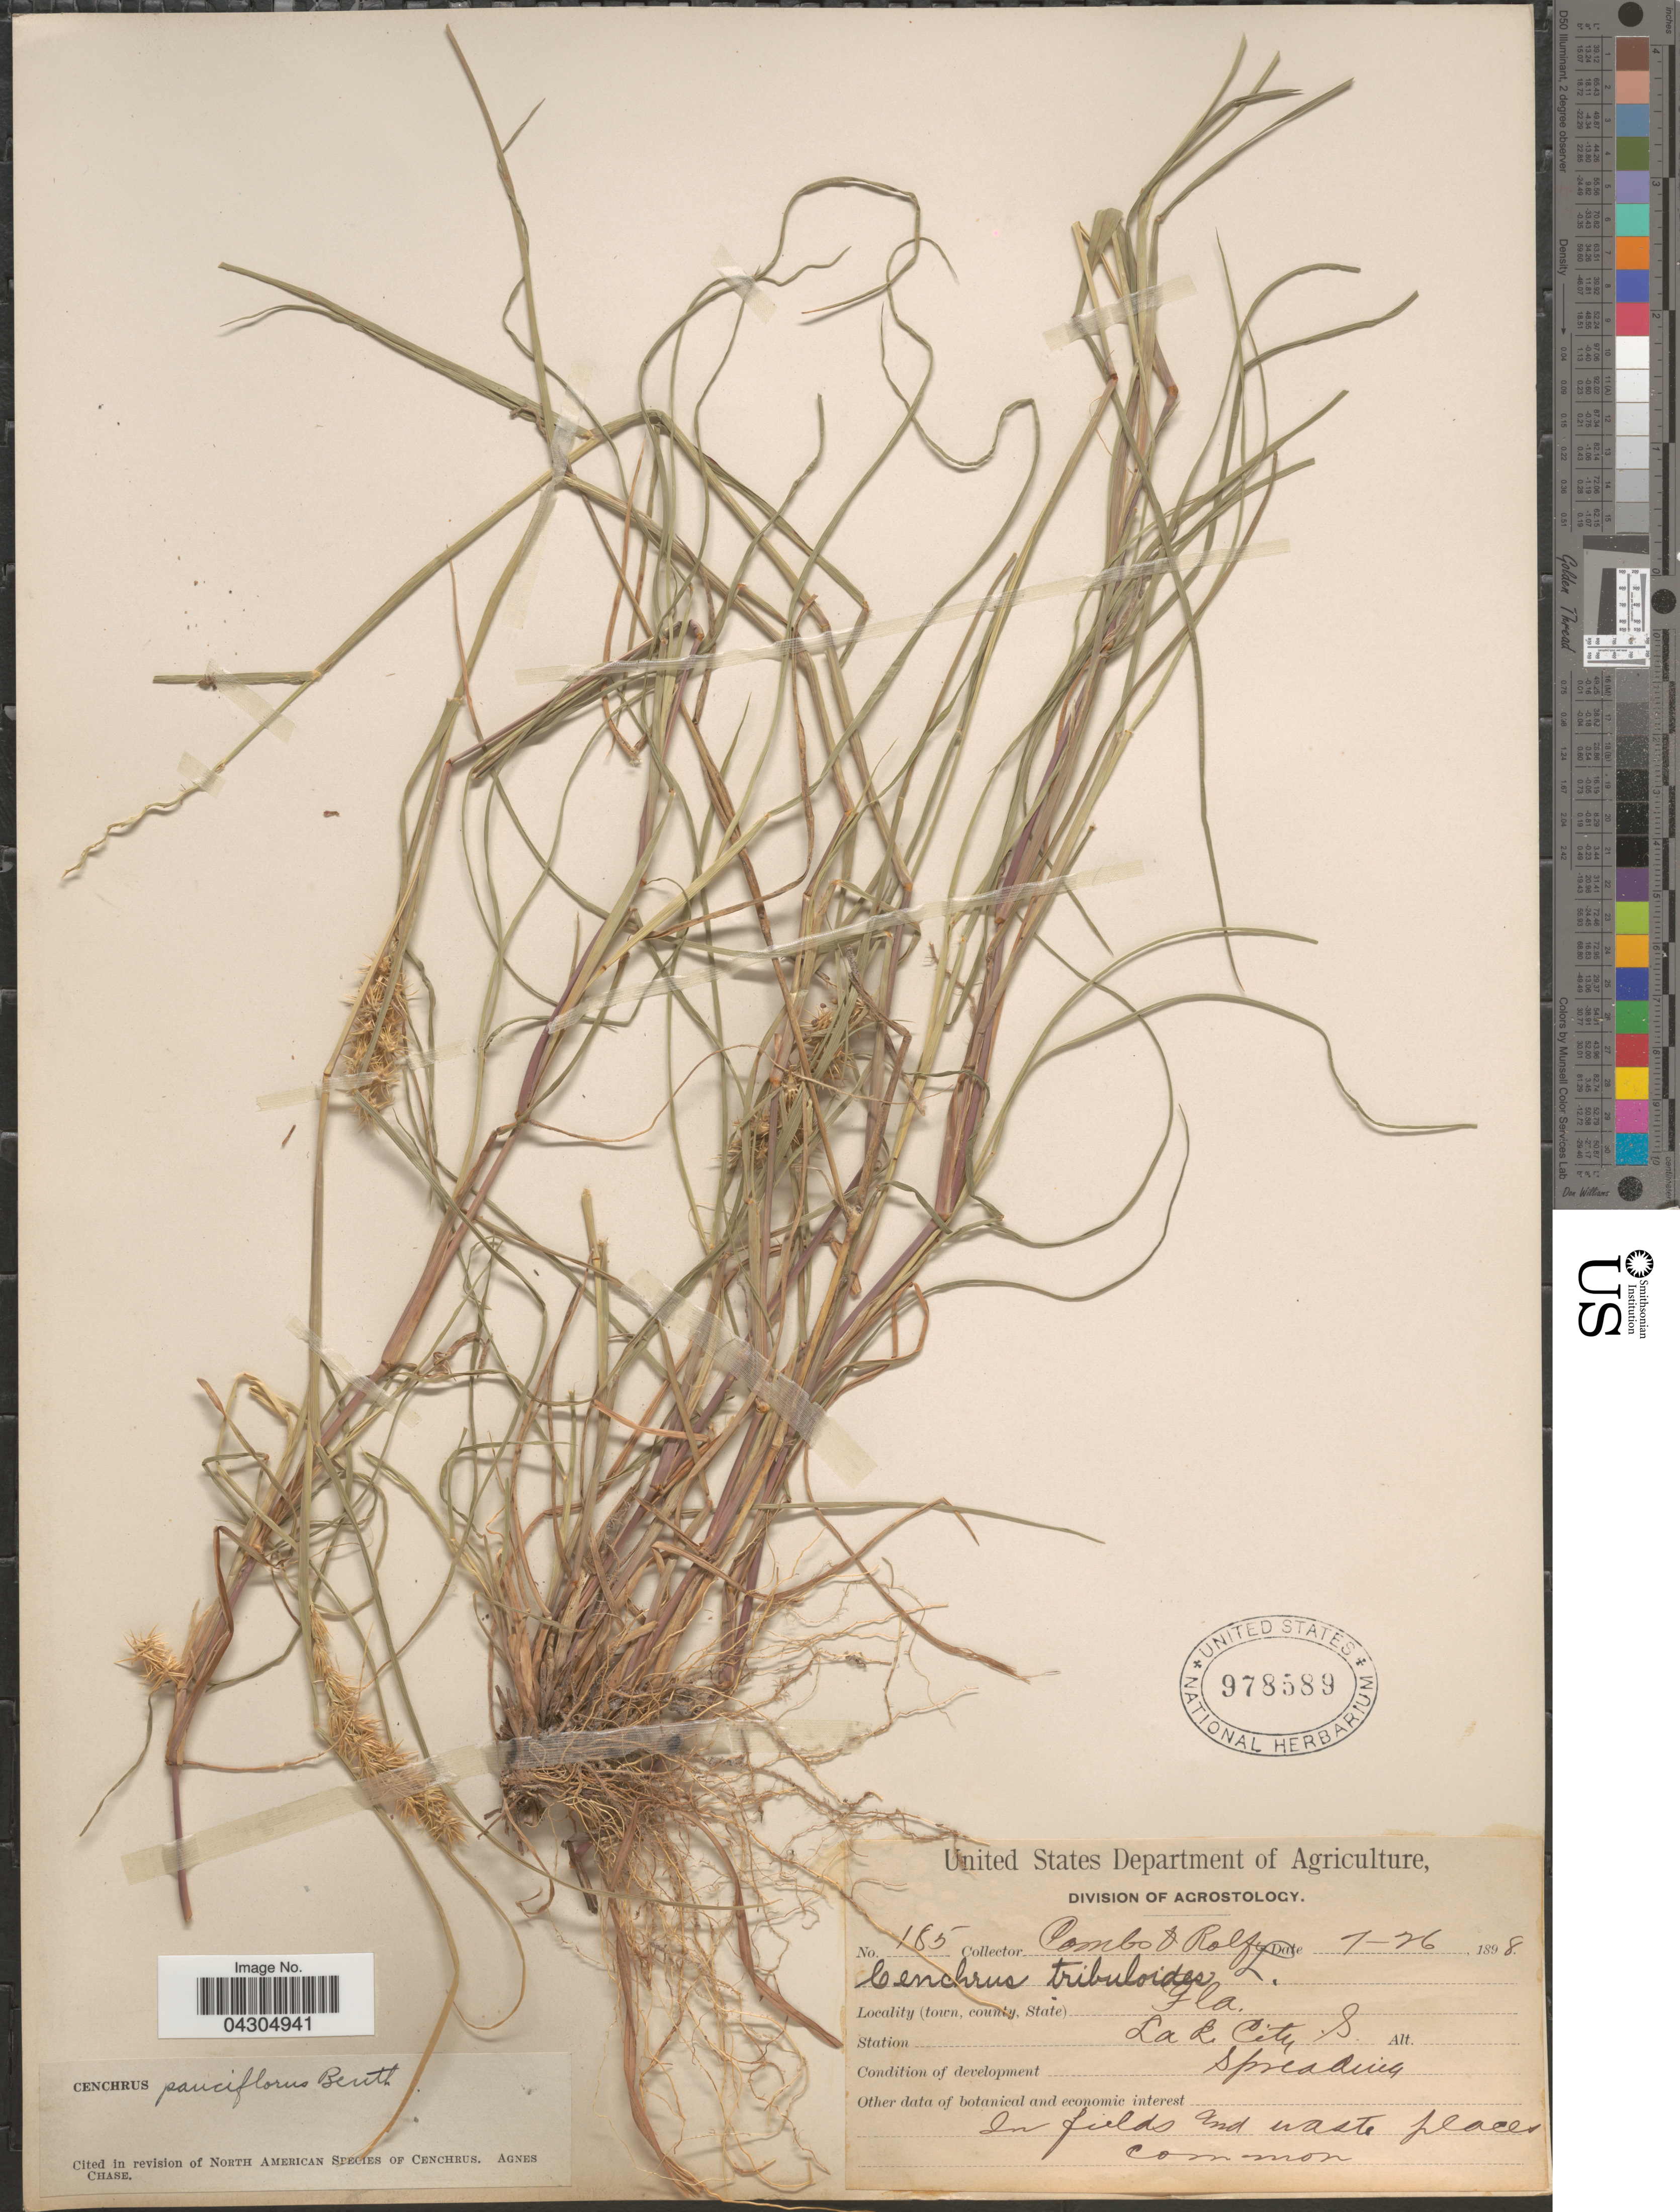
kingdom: Plantae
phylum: Tracheophyta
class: Liliopsida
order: Poales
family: Poaceae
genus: Cenchrus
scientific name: Cenchrus spinifex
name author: Cav.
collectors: -. Combs & Rolfs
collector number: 185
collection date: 1898-07-26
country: United States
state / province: Florida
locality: Station Lake City.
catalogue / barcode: US 978589